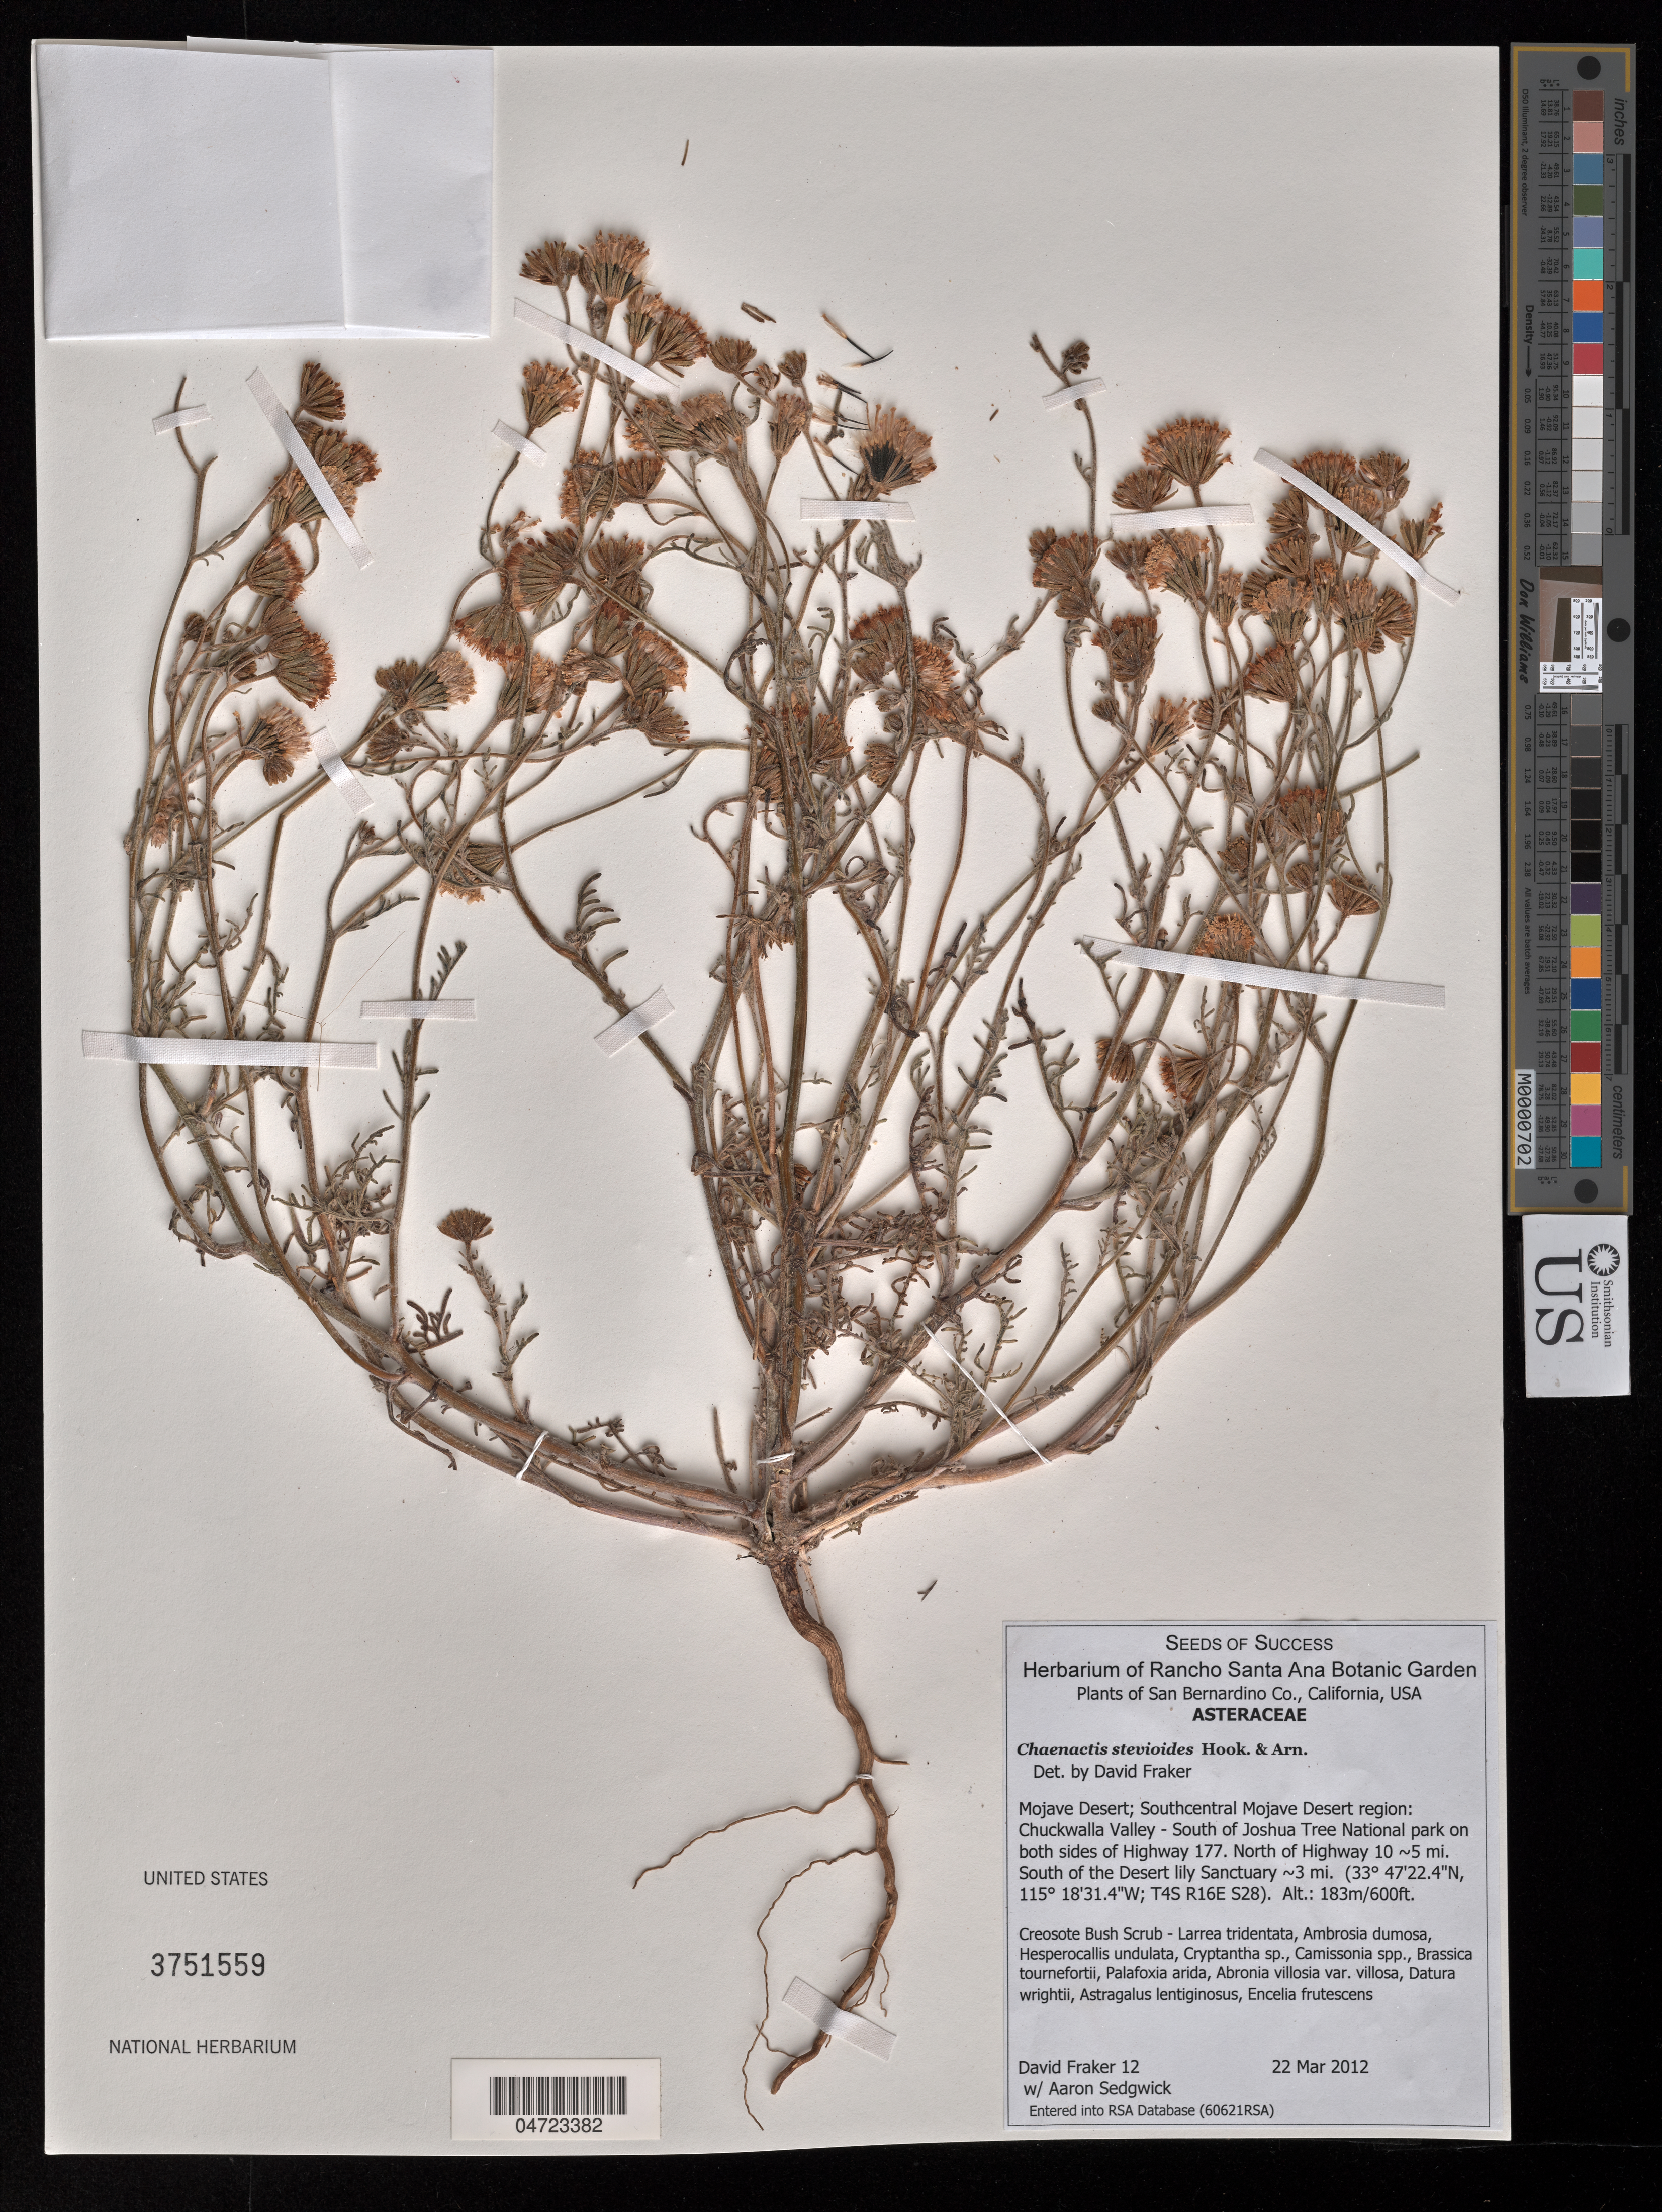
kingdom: Plantae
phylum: Tracheophyta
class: Magnoliopsida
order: Asterales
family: Asteraceae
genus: Chaenactis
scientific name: Chaenactis stevioides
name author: Hook. & Arn.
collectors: D. Fraker & A. Sedgwick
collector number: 12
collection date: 2012-03-22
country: United States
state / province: California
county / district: San Bernardino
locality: San Bernardino Co. Mojave Desert; Southcentral Mojave Desert region: Chuckwalla Valley - South of Joshua Tree National park on both sides of Highway 177. North of Highway 10 ~5 mi. South of the Desert lily Sanctuary ~3 mi. T4S R16E S28.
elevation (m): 183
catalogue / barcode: US 3751559